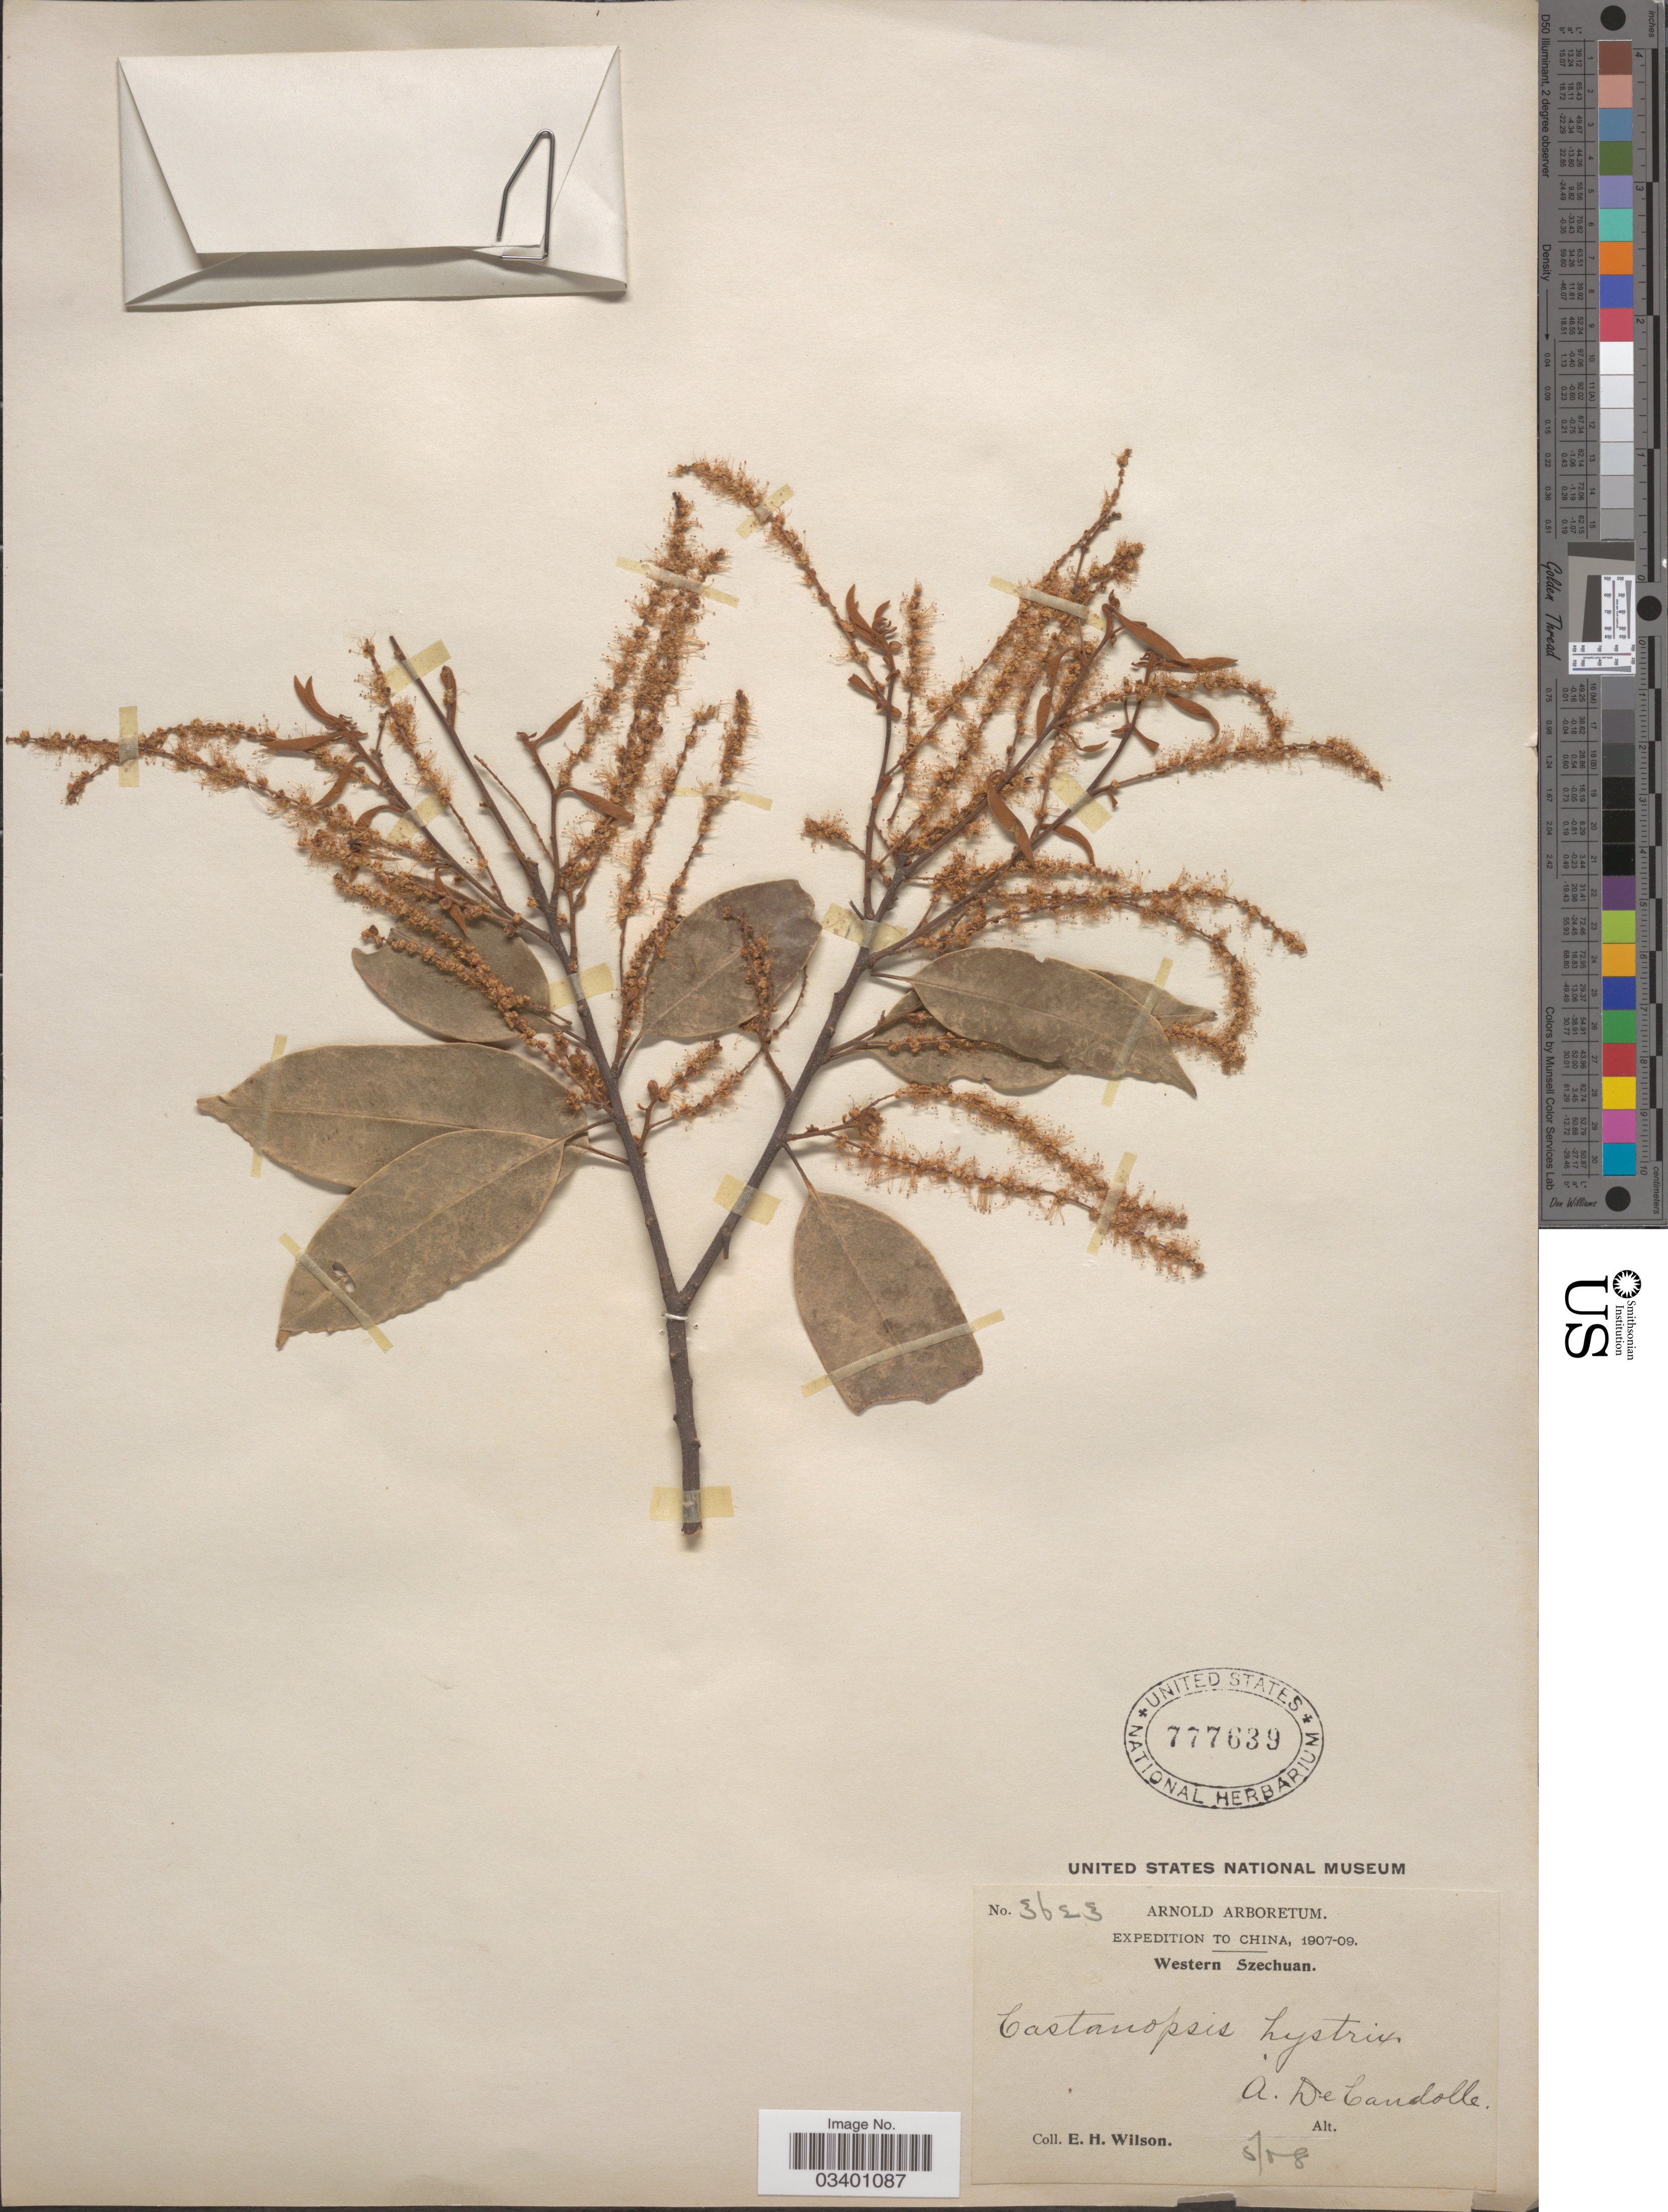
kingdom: Plantae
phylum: Tracheophyta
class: Magnoliopsida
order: Fagales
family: Fagaceae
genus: Castanopsis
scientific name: Castanopsis hystrix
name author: Hook. f. & Thomson ex A. DC.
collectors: E. Wilson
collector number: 3623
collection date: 1908-05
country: China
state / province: Sichuan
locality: Western Szechuan.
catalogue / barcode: US 777639